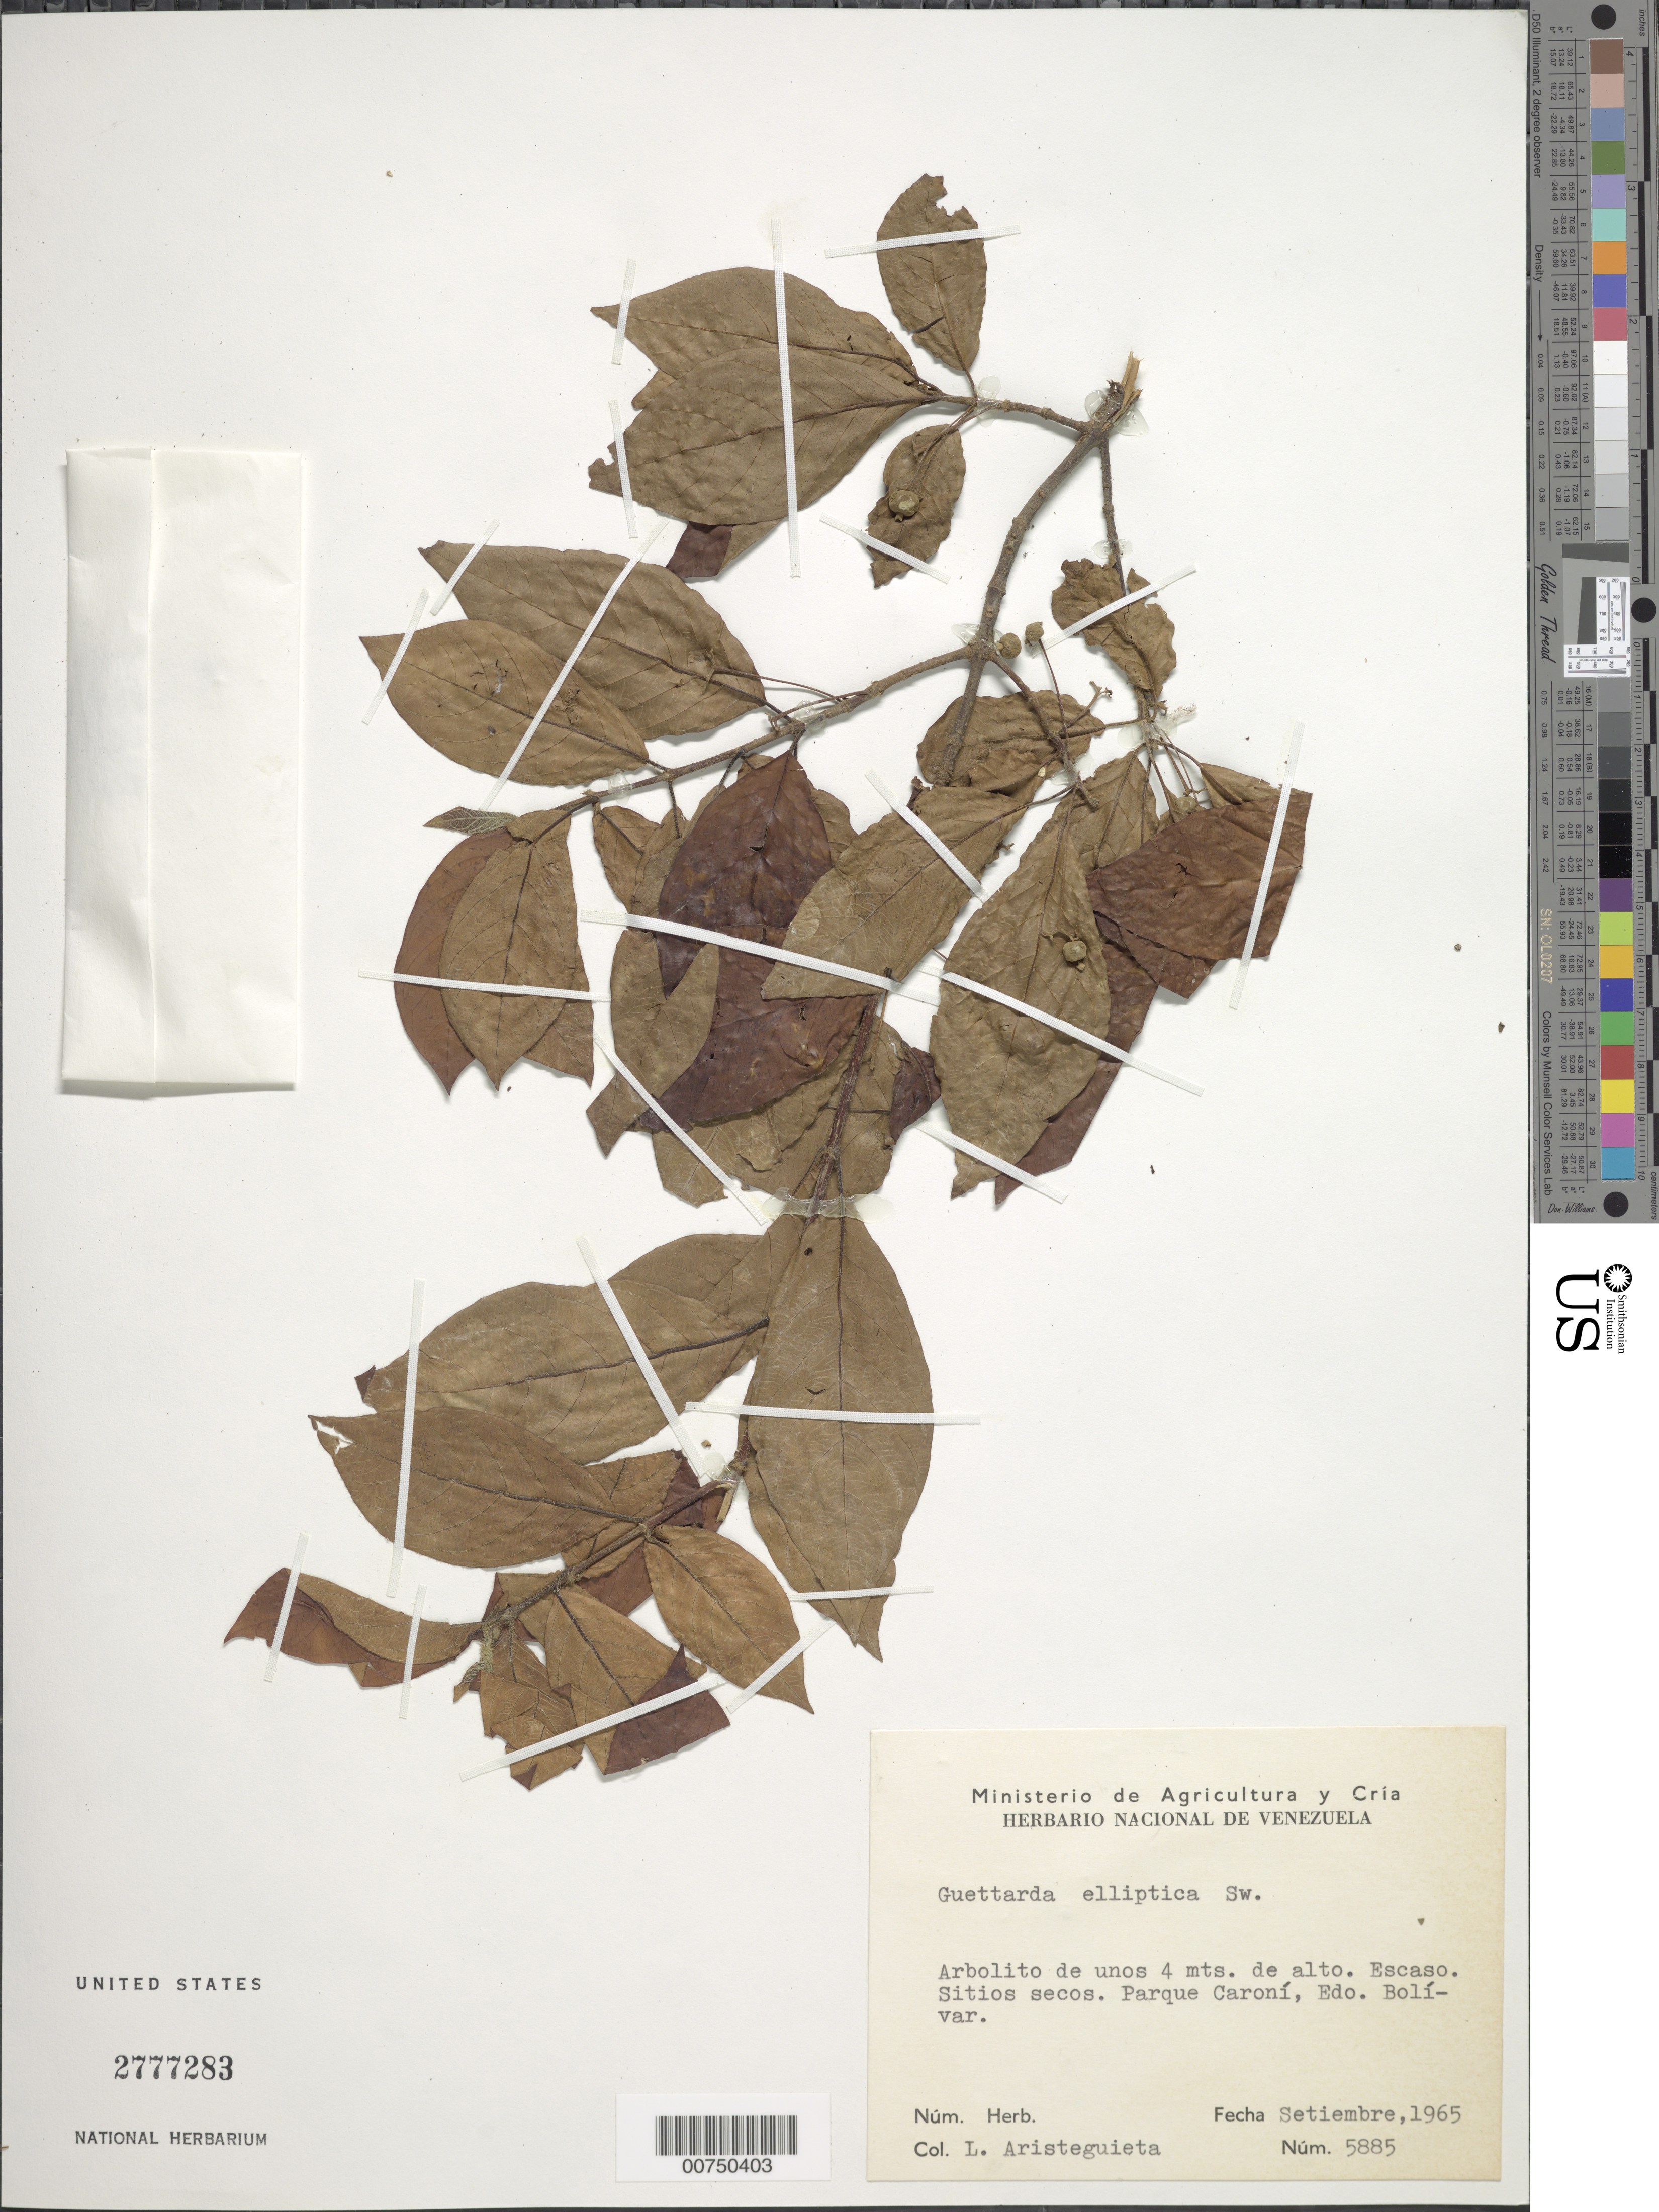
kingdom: Plantae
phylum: Tracheophyta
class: Magnoliopsida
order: Gentianales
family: Rubiaceae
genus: Guettarda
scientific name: Guettarda elliptica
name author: Sw.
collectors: L. Aristeguieta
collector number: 5885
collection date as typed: Sep-65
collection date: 1965-09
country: Venezuela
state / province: Bolívar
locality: Parque Caroní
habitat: Sitios secos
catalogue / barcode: US 2777283